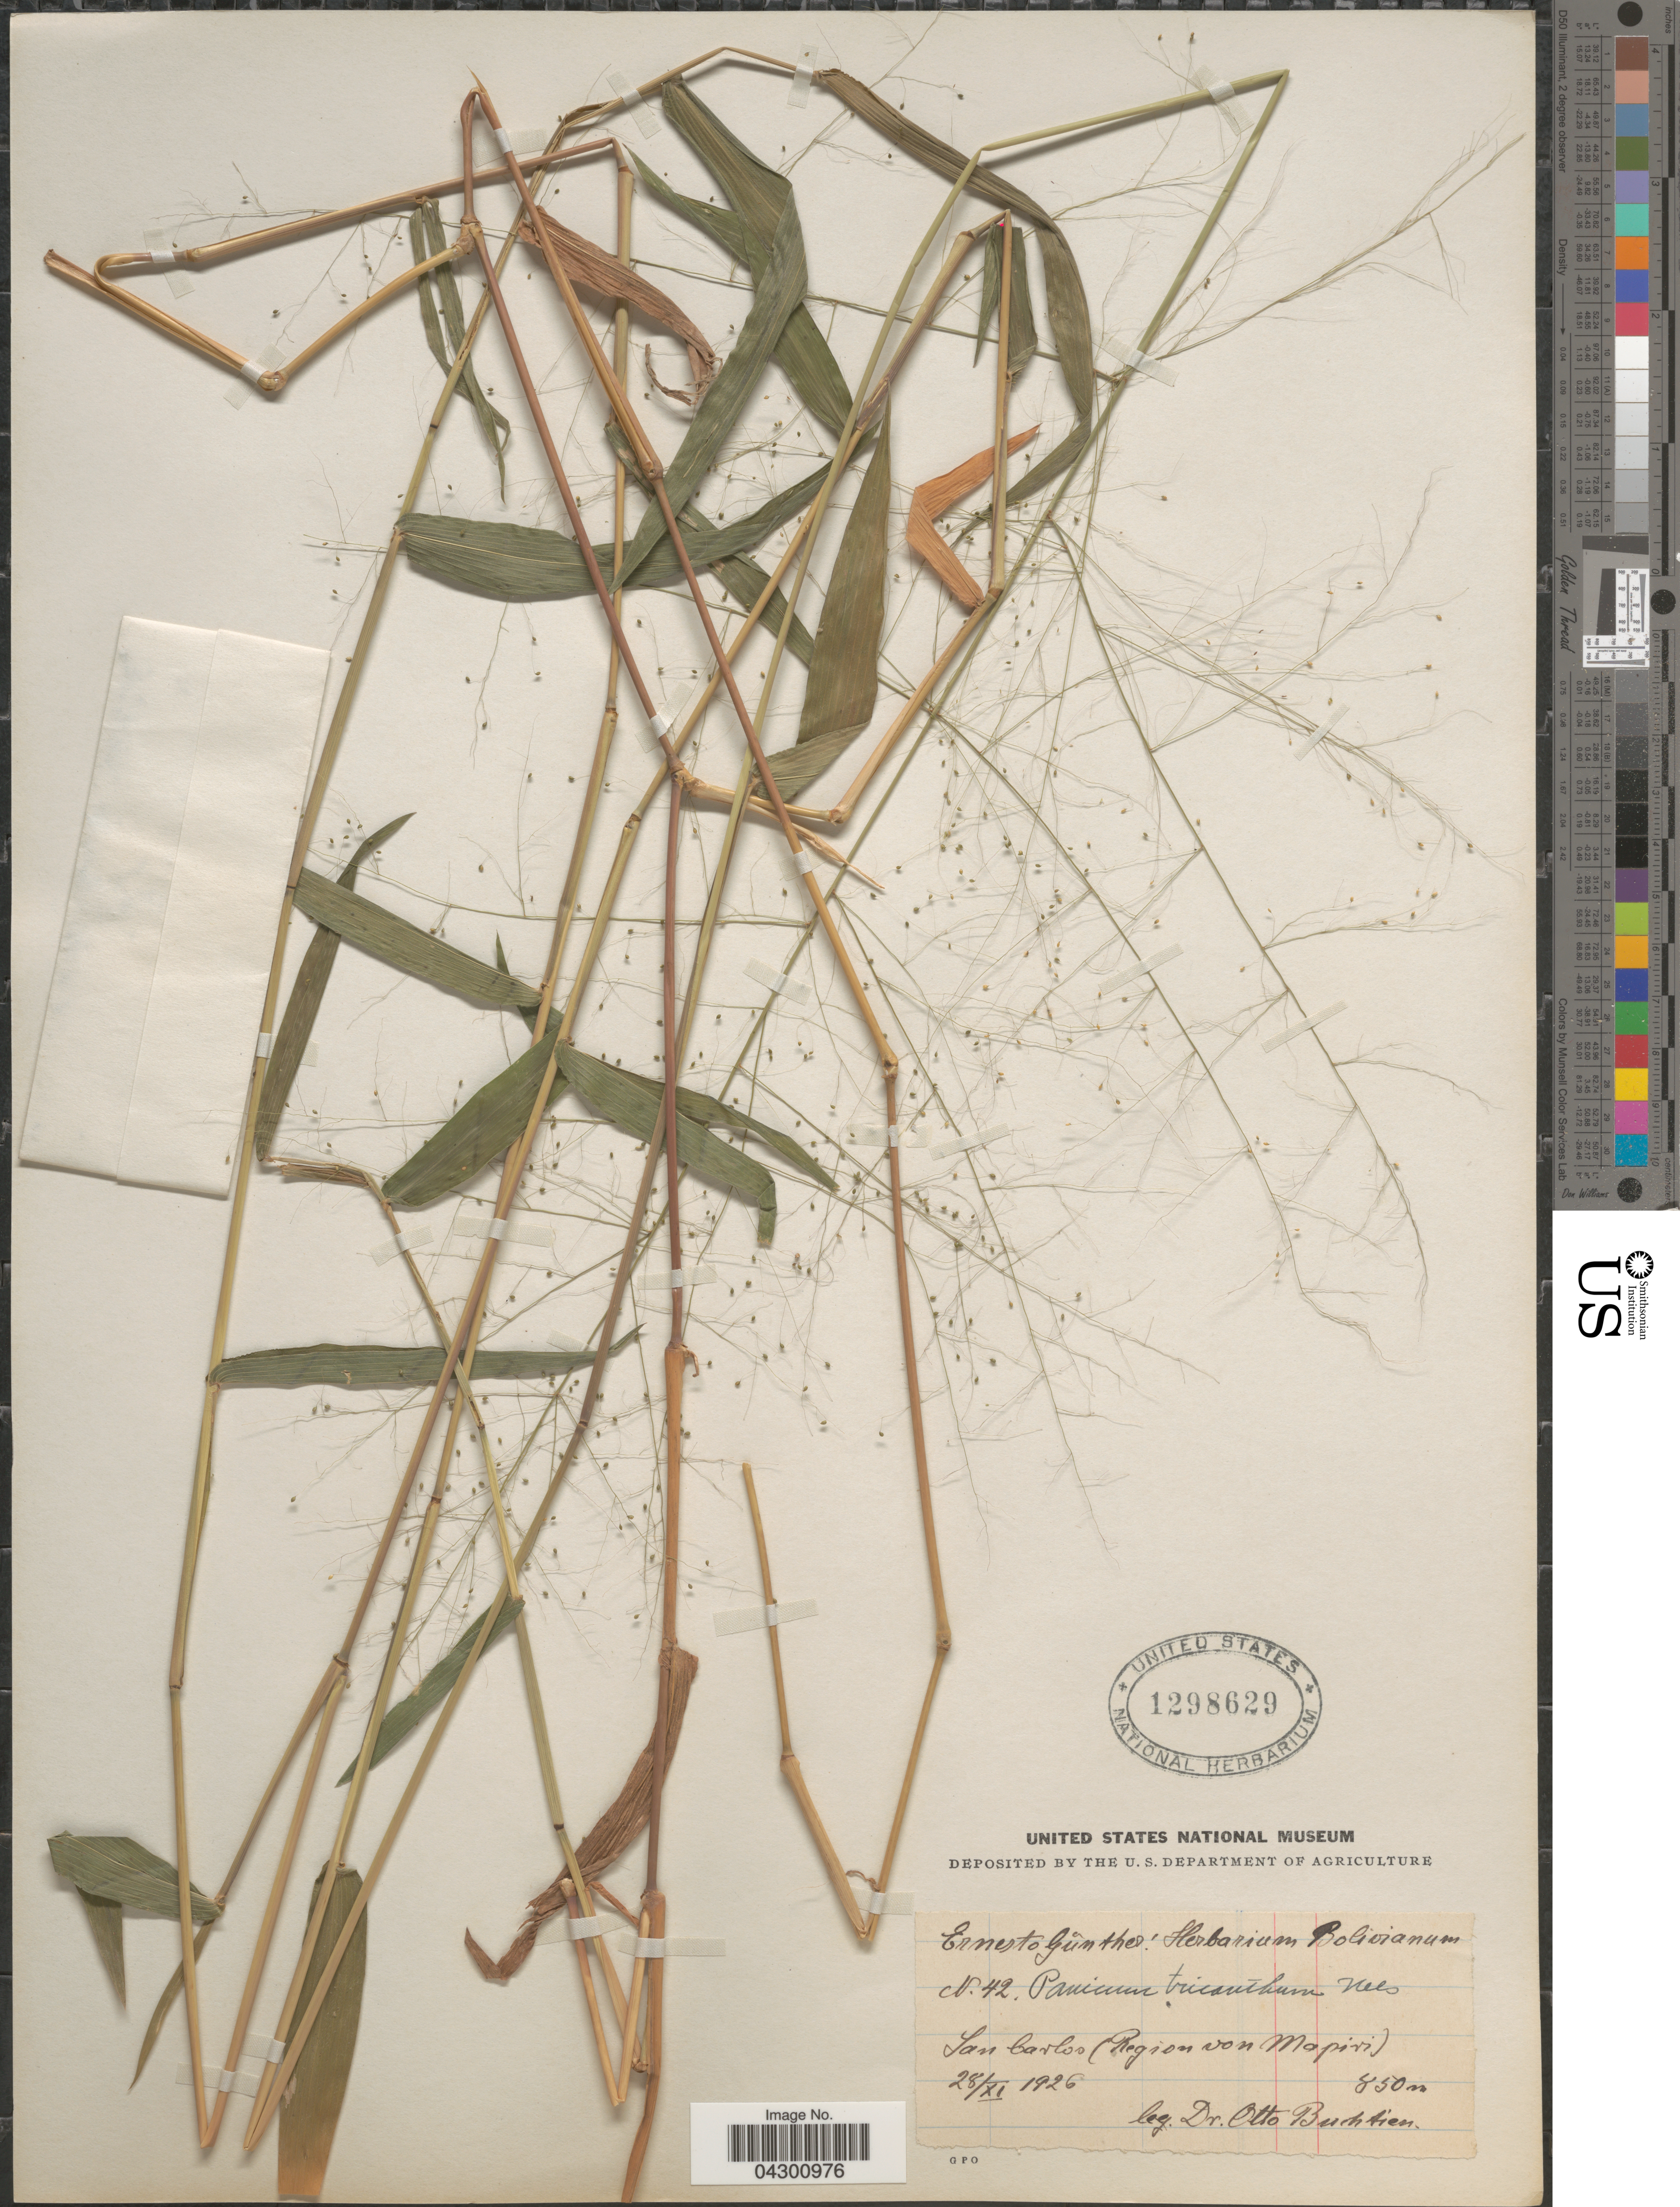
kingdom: Plantae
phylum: Tracheophyta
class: Liliopsida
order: Poales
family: Poaceae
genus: Panicum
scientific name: Panicum trichanthum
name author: Nees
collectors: O. Buchtien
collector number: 42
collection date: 1926-11-28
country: Bolivia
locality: San Carlos (Region von Mapiri).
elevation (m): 850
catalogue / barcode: US 1298629